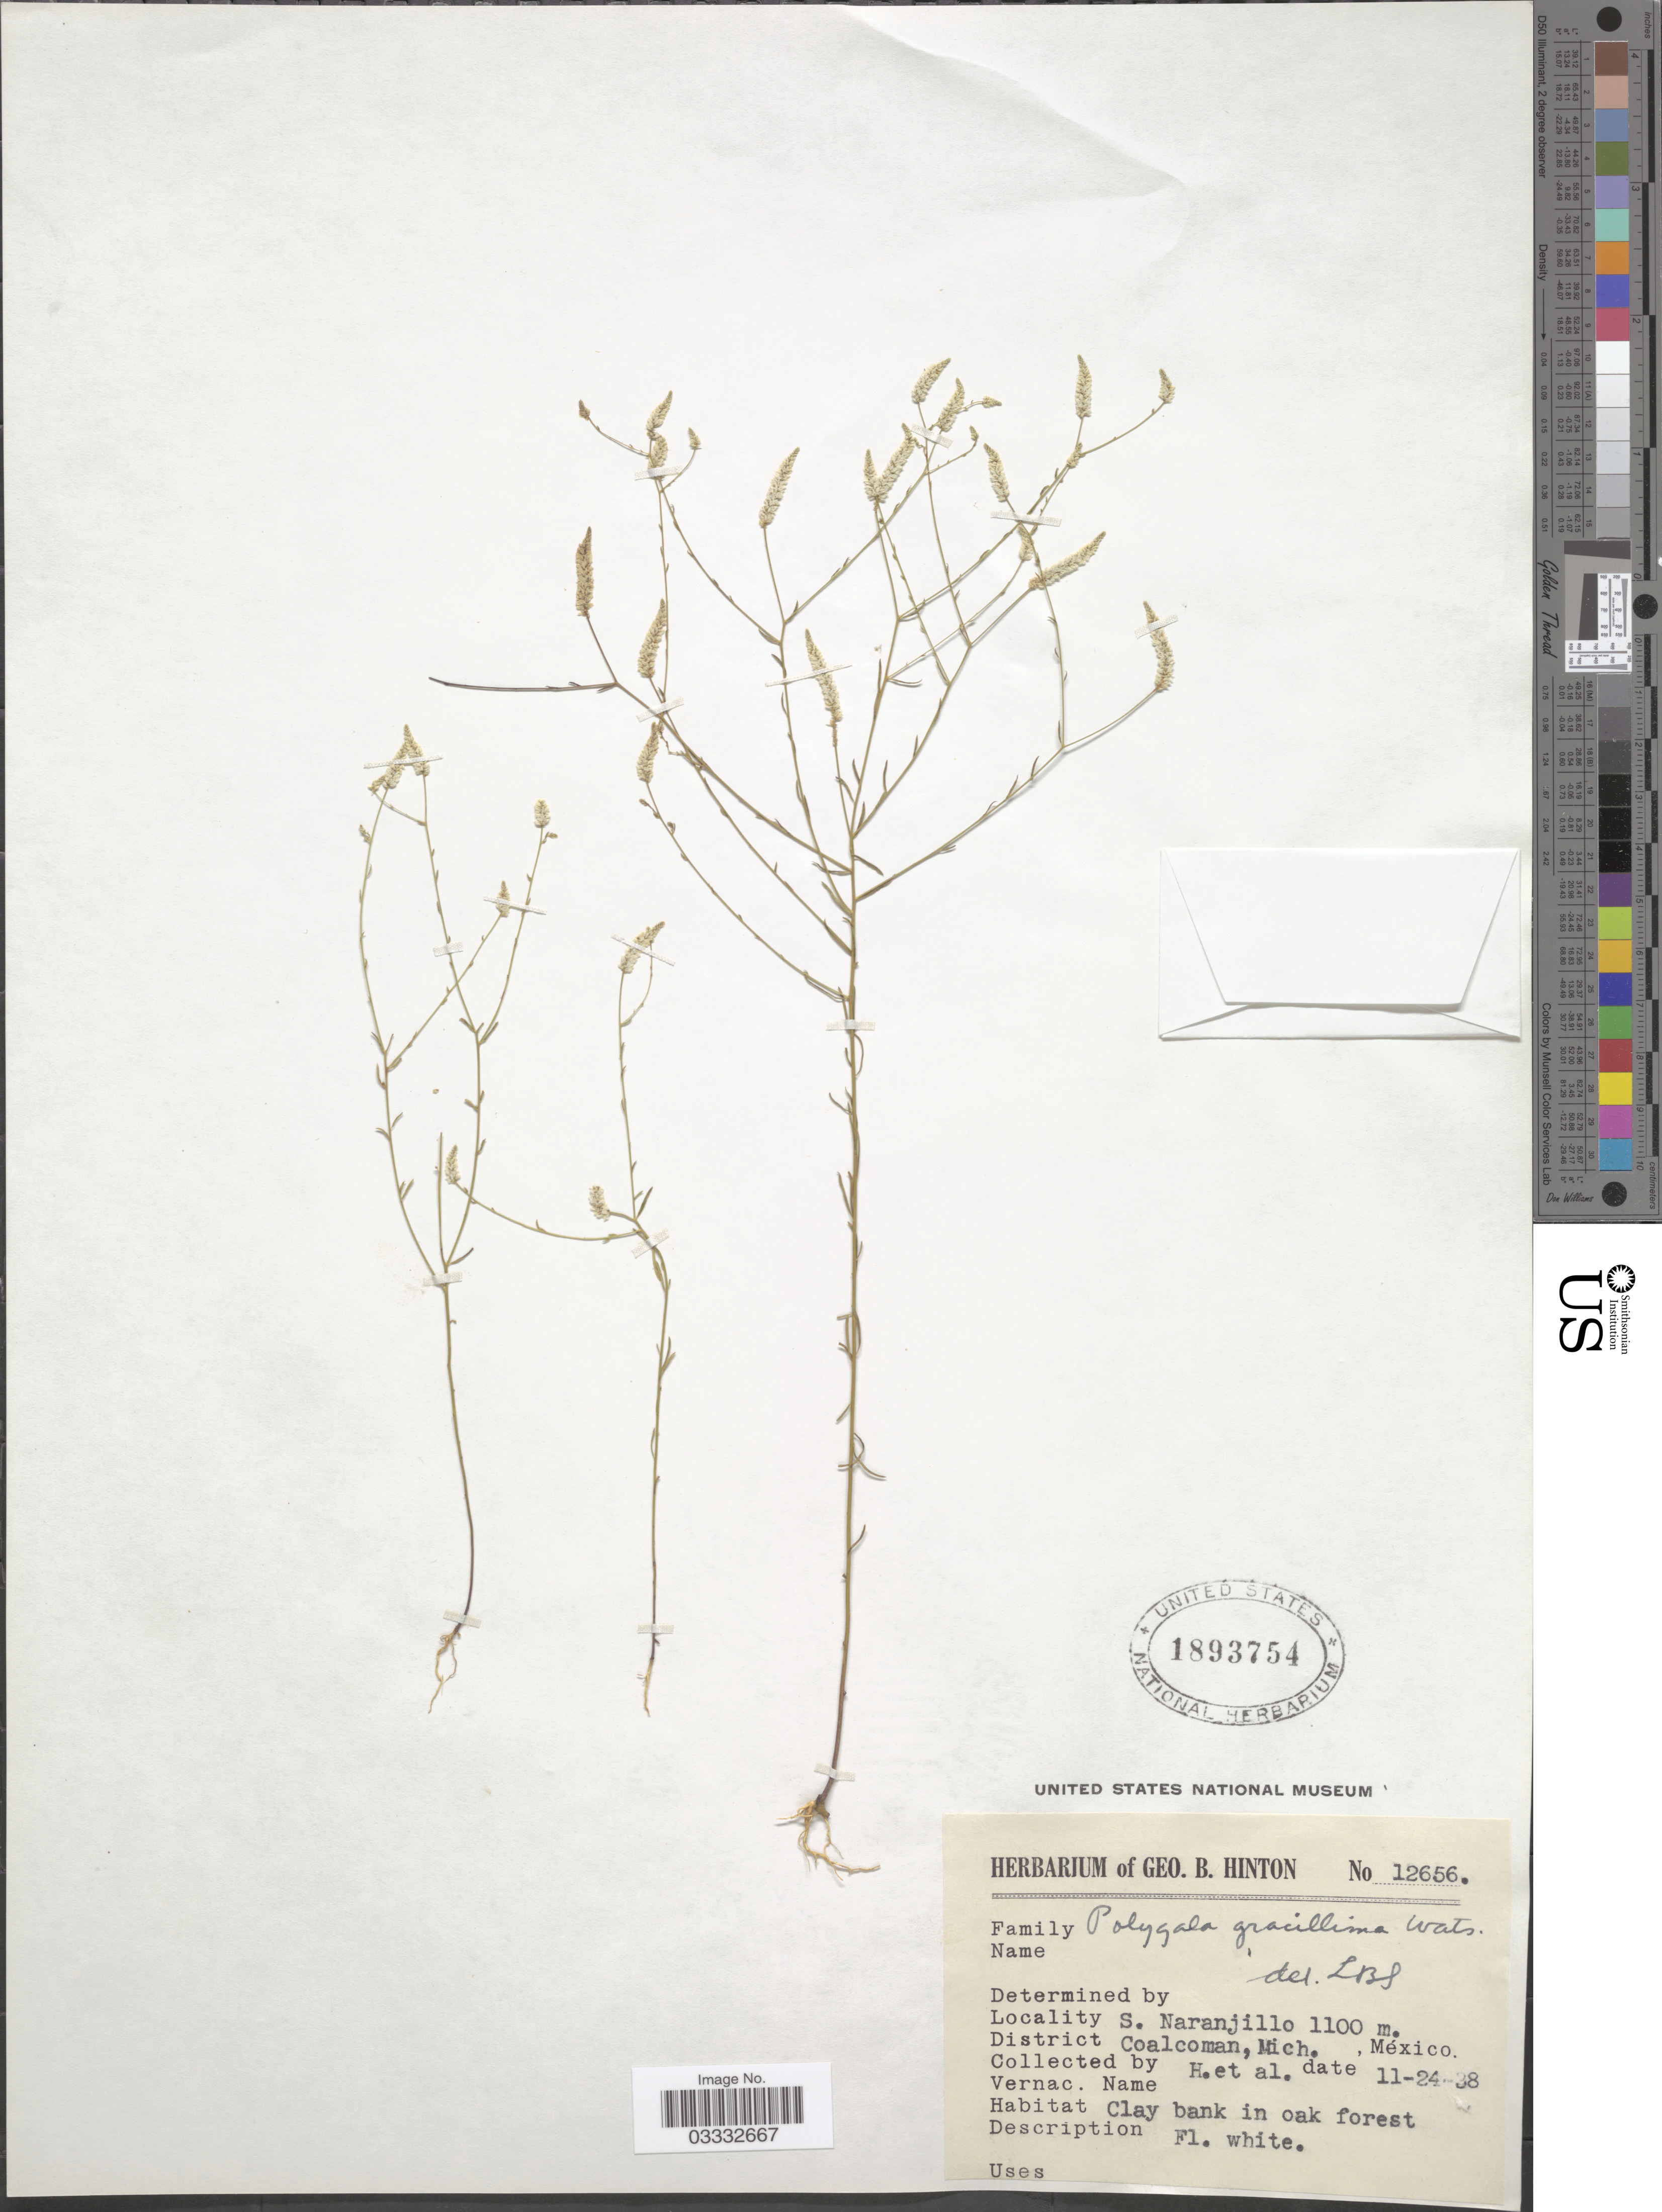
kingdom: Plantae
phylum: Tracheophyta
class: Magnoliopsida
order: Fabales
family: Polygalaceae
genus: Polygala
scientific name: Polygala gracillima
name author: S. Watson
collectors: G. B. Hinton & et al.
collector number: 12656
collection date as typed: Transcribed d/m/y: 24/11/38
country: Mexico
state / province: Michoacán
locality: S. Naranjillo. District Coalcoman.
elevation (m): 1100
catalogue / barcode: US 1893754